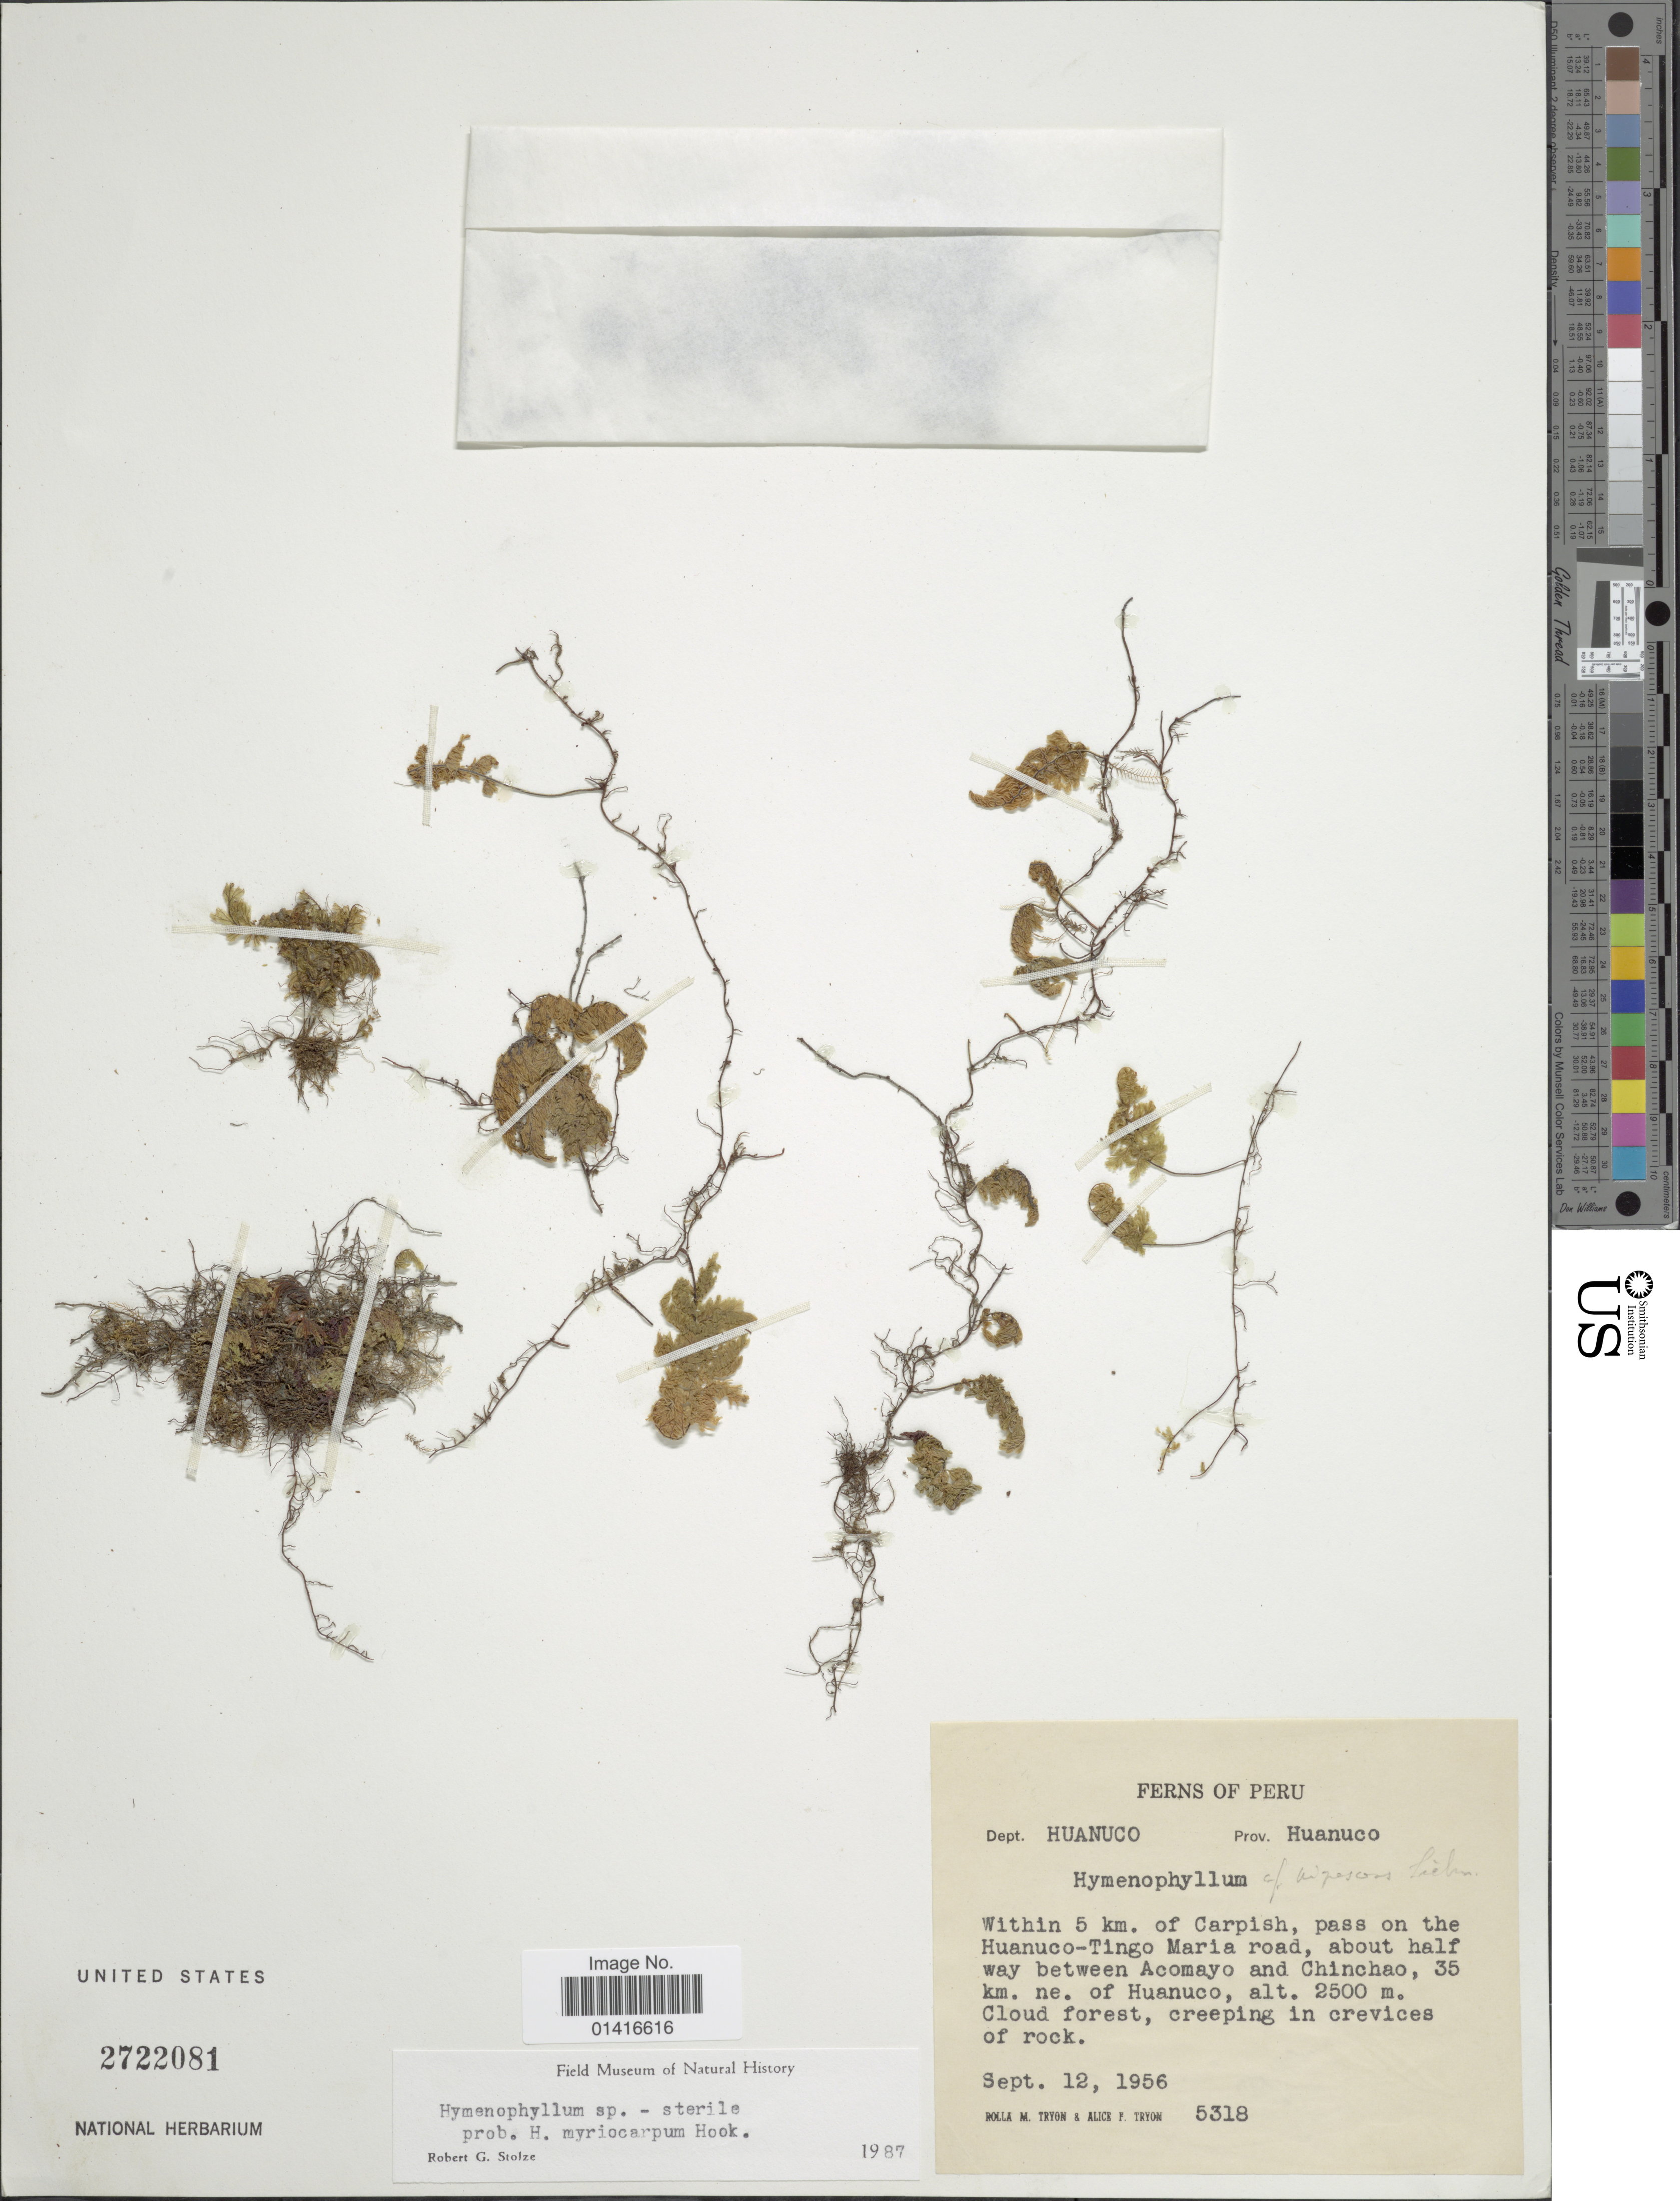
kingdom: Plantae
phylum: Tracheophyta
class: Polypodiopsida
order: Hymenophyllales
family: Hymenophyllaceae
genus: Hymenophyllum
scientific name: Hymenophyllum myriocarpum var. myriocarpum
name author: Hook.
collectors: R. M. Tryon & A. F. Tryon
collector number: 5318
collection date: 1956-09-12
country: Peru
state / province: Huánuco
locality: Within 5 km. of Carpish, pass on the HUanuco-Tingo Maria Road, about half way between Acomayo and Chinchao, 35 km. ne. of Huanuco.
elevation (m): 2500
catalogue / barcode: US 2722081